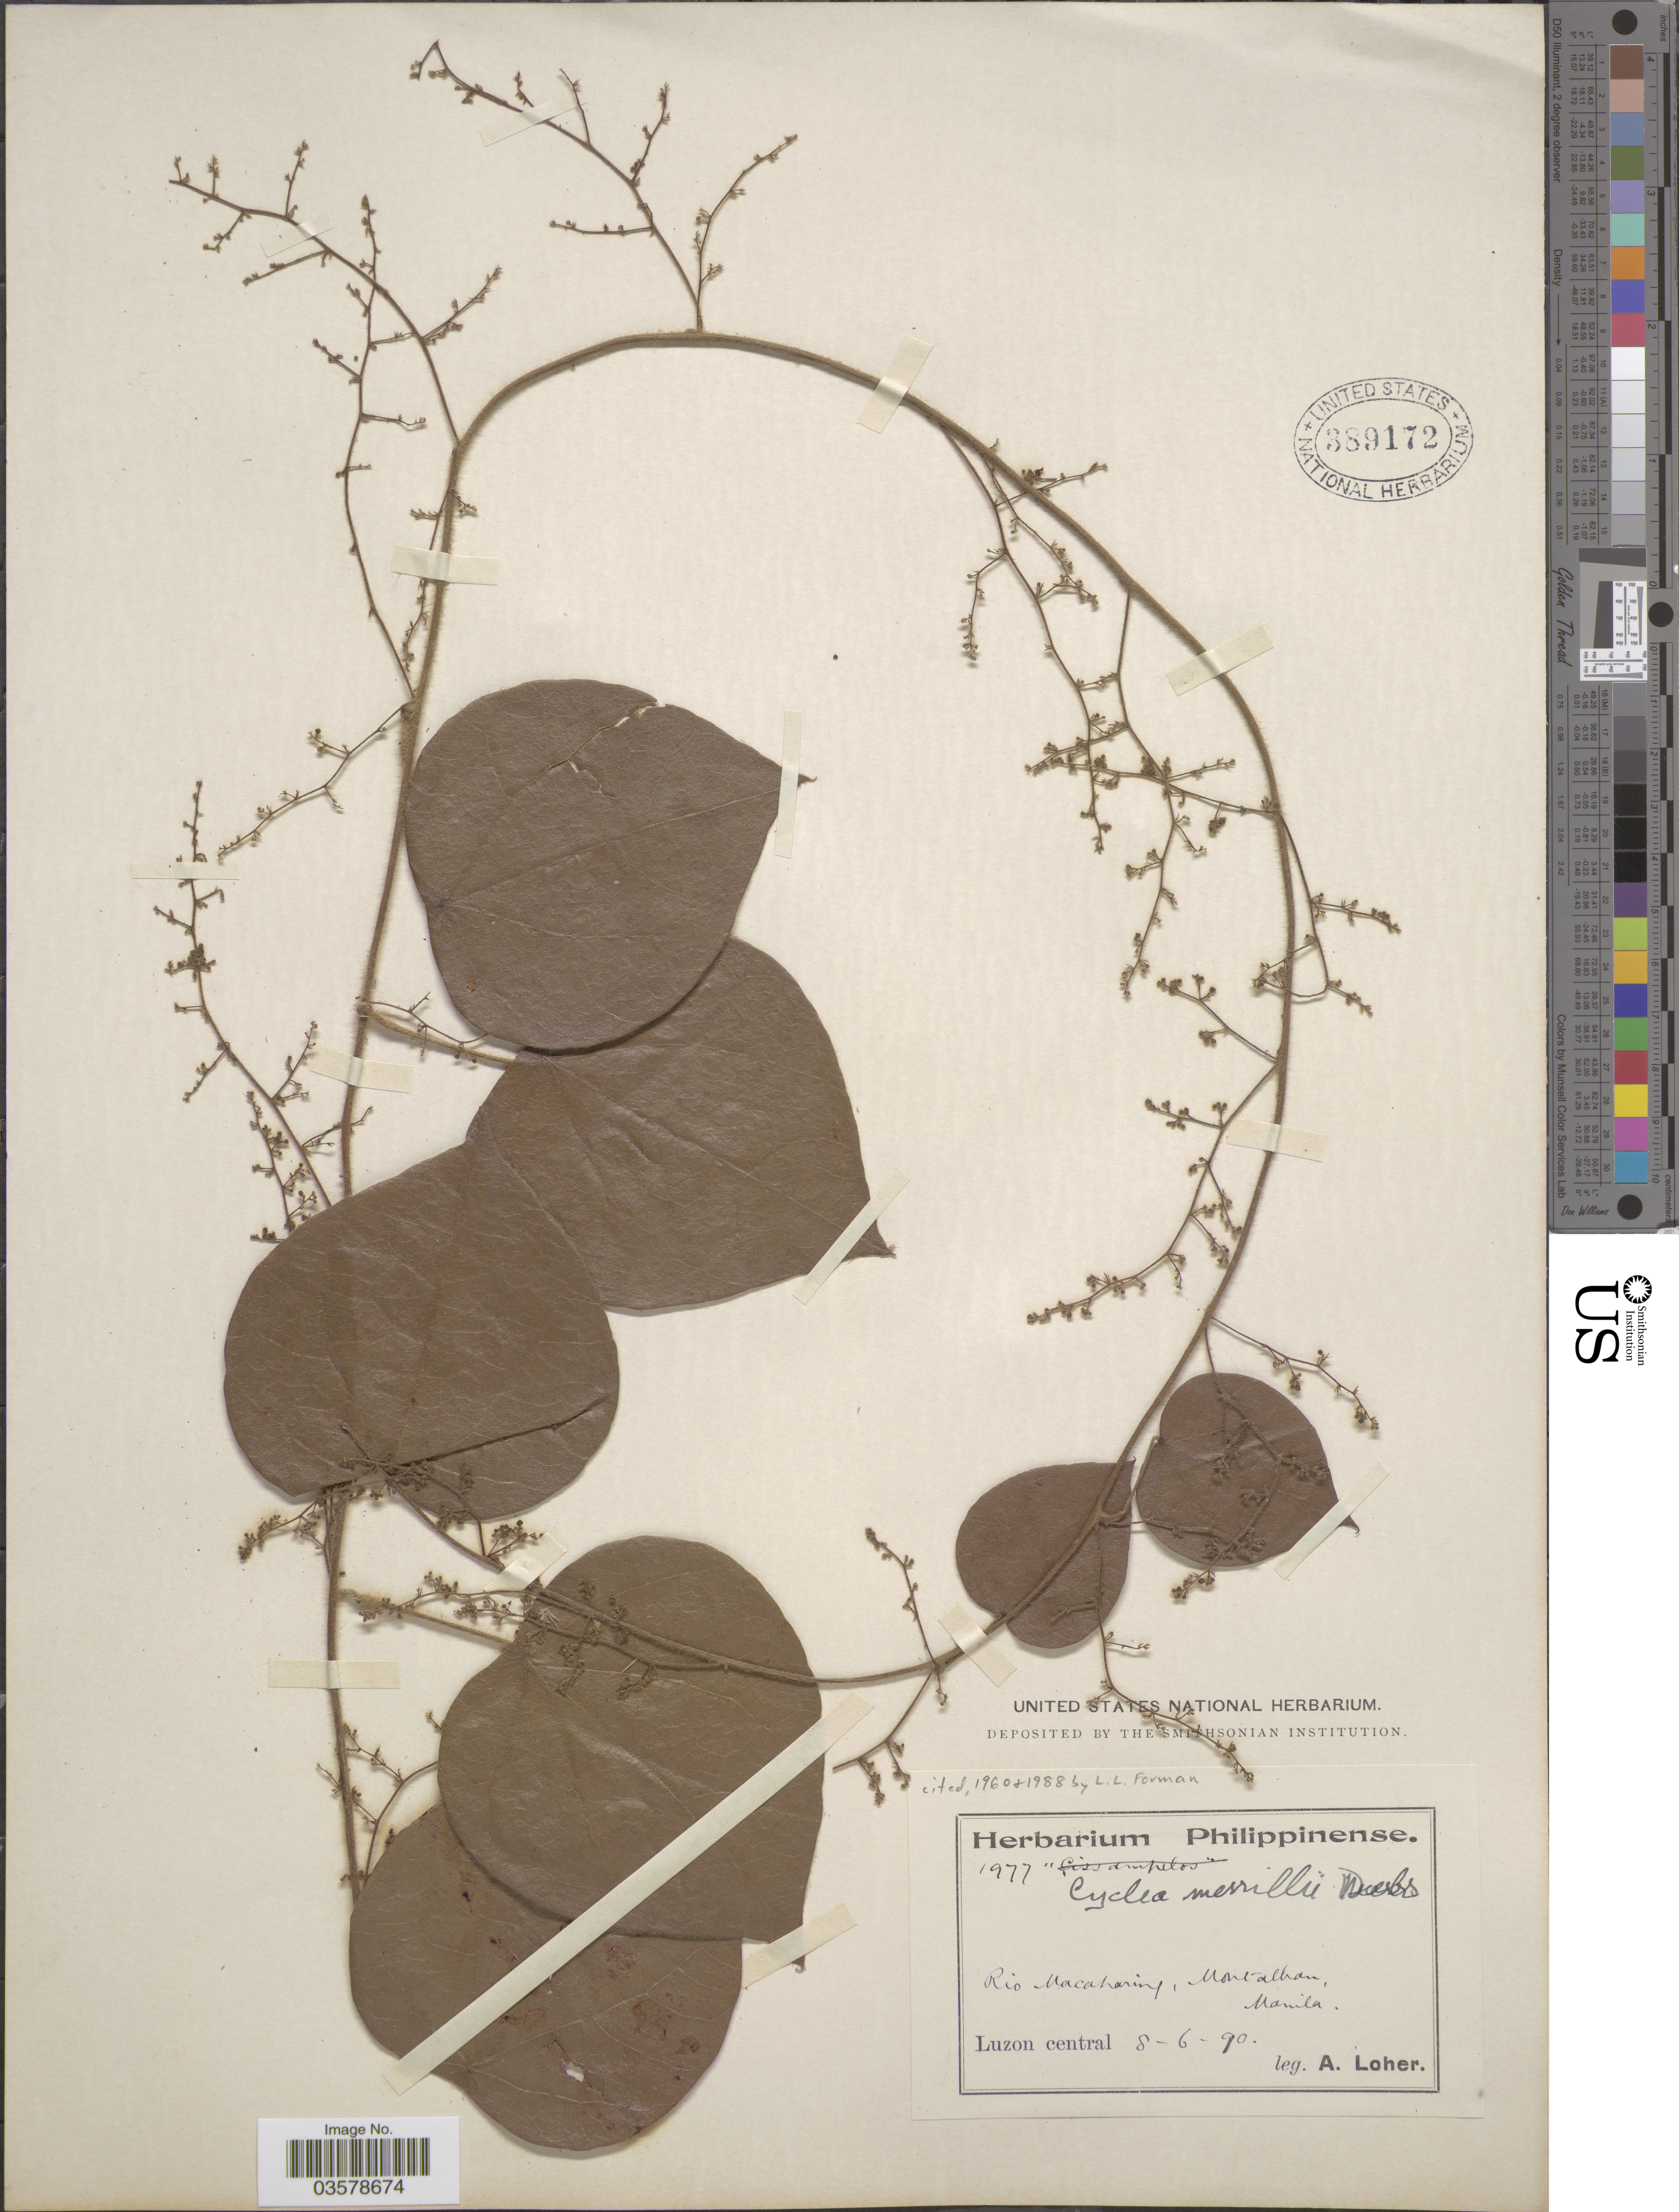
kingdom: Plantae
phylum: Tracheophyta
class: Magnoliopsida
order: Ranunculales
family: Menispermaceae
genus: Cyclea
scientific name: Cyclea merrillii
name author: Diels in Engl.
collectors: A. Loher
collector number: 1977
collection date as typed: Transcribed d/m/y: 8/6/90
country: Philippines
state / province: Central Luzon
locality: Rio Macaharing, Montalban, Manila. Luzon central.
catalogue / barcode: US 389172